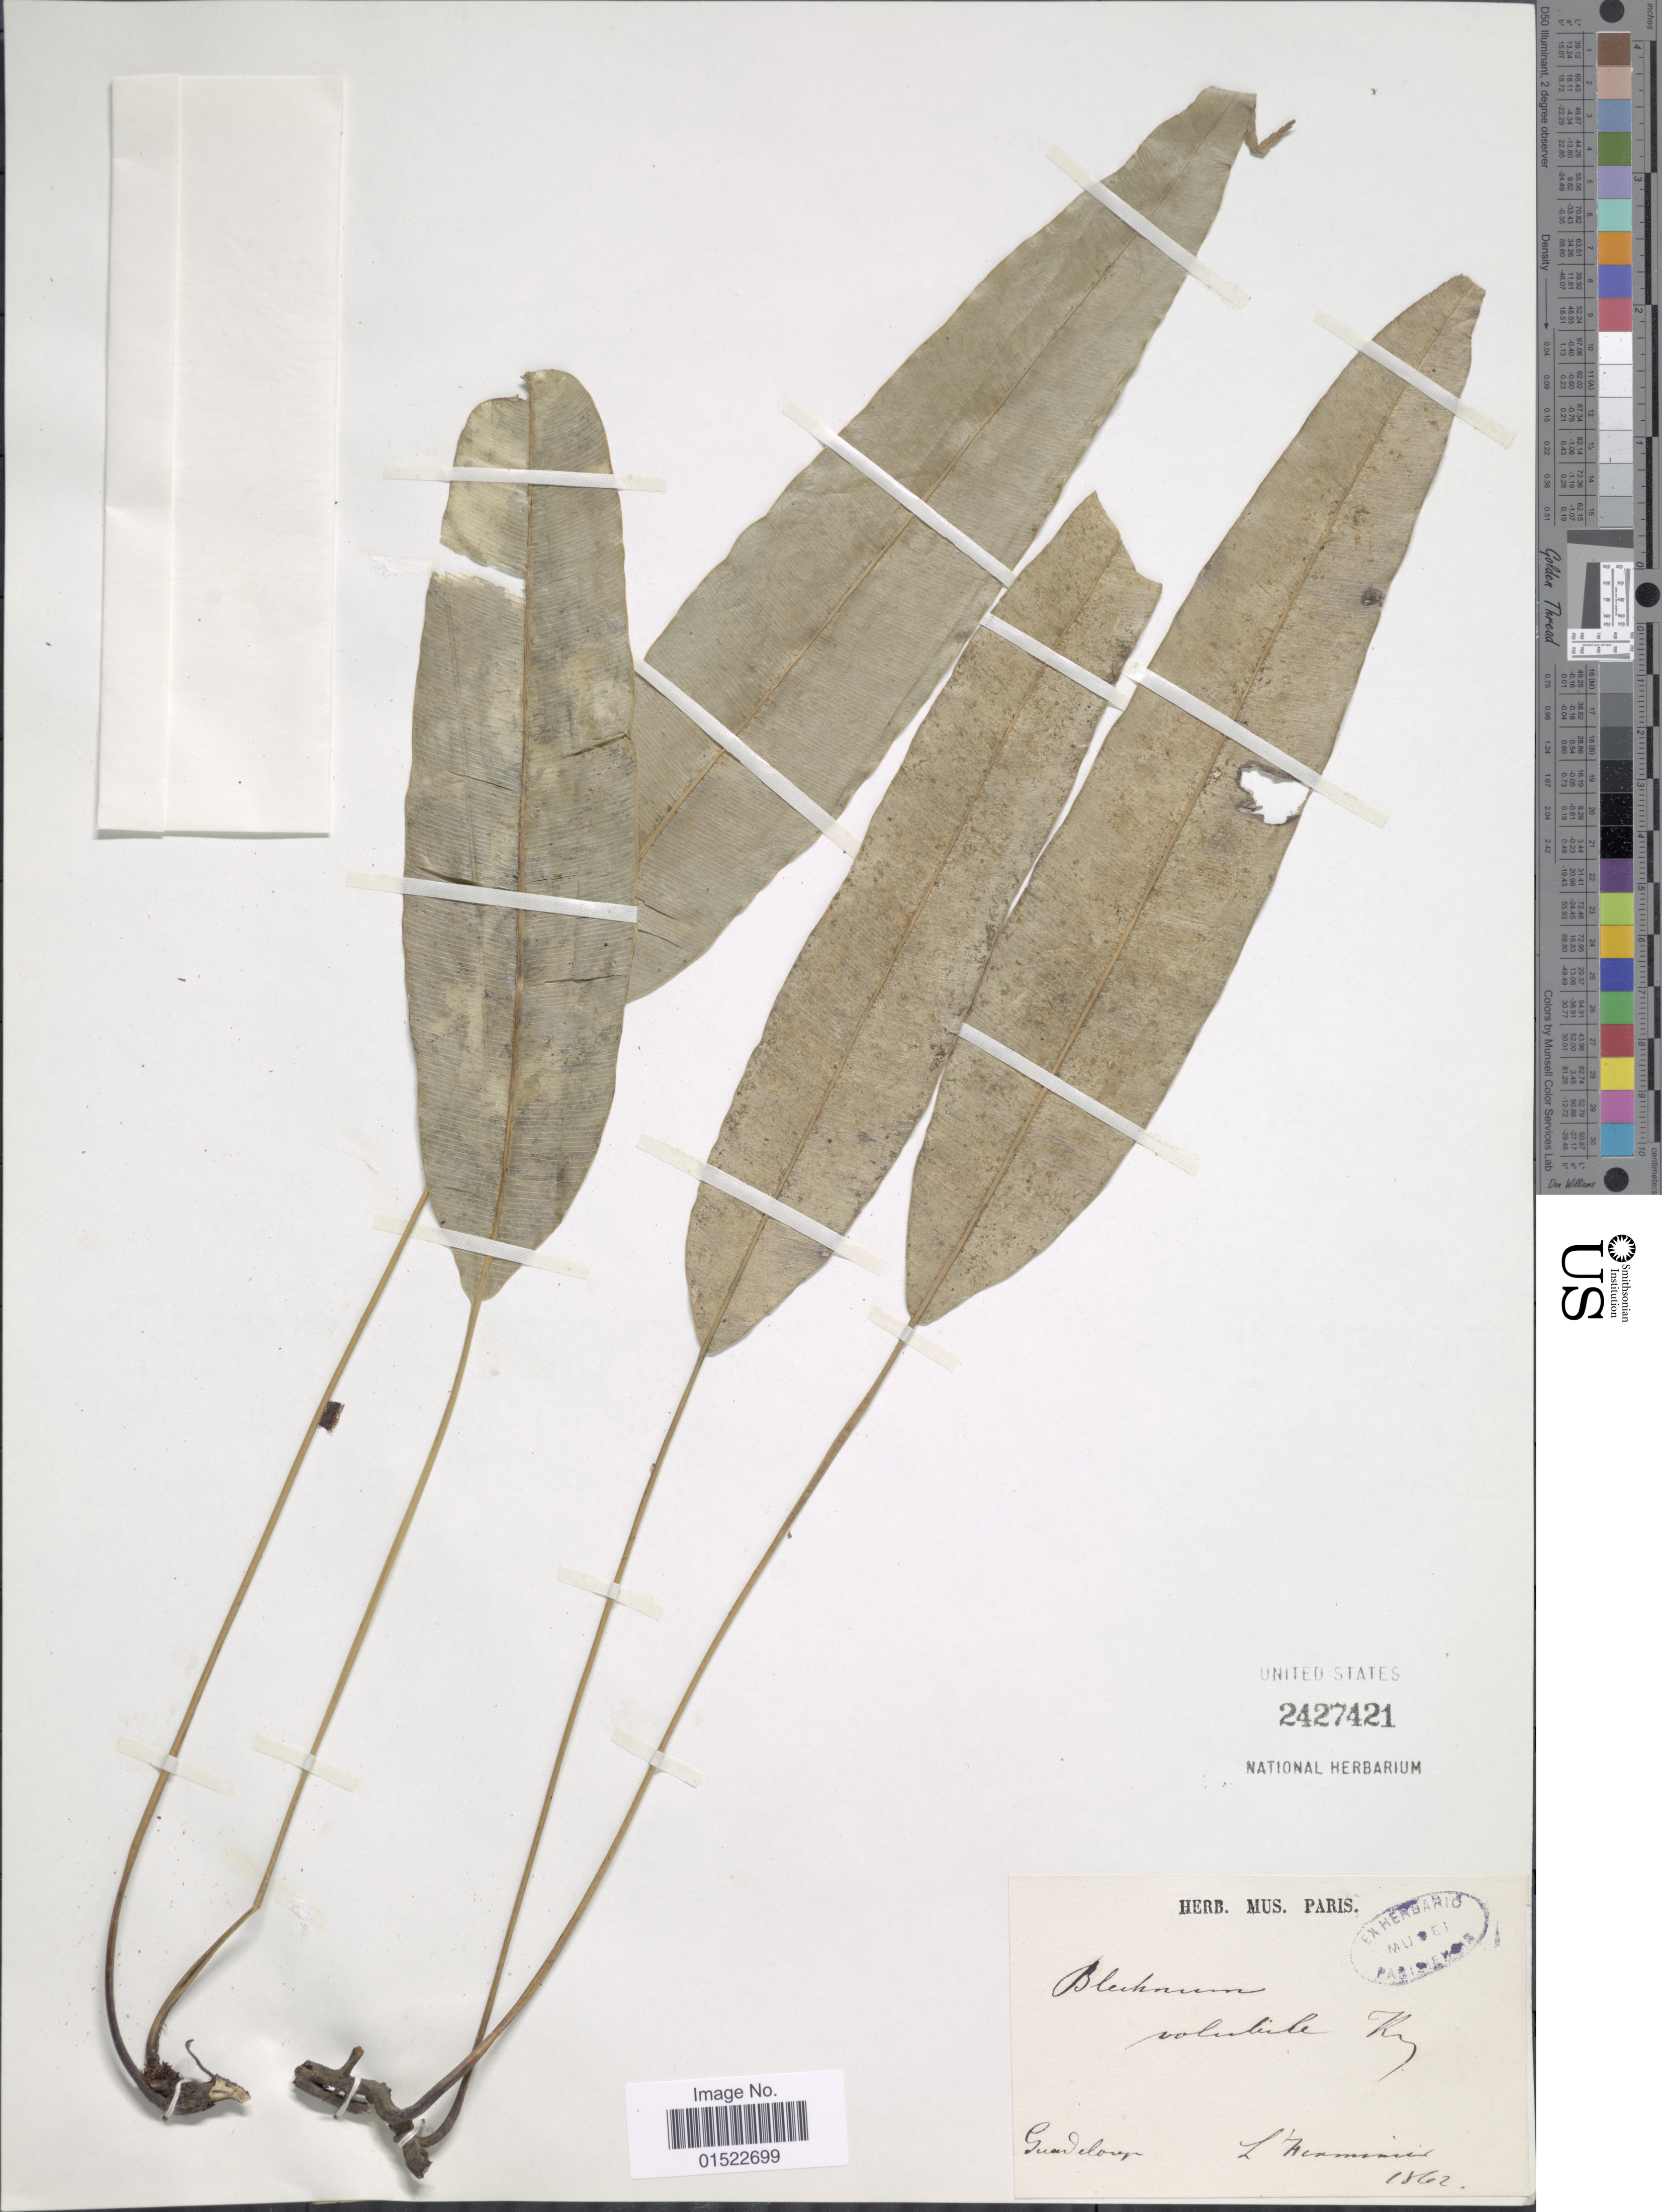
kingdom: Plantae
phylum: Tracheophyta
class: Polypodiopsida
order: Polypodiales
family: Blechnaceae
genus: Salpichlaena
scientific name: Salpichlaena volubilis subsp. volubilis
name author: (Kaulf.) J. Sm.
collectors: -. L'Herminier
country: Guadeloupe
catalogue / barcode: US 2427421